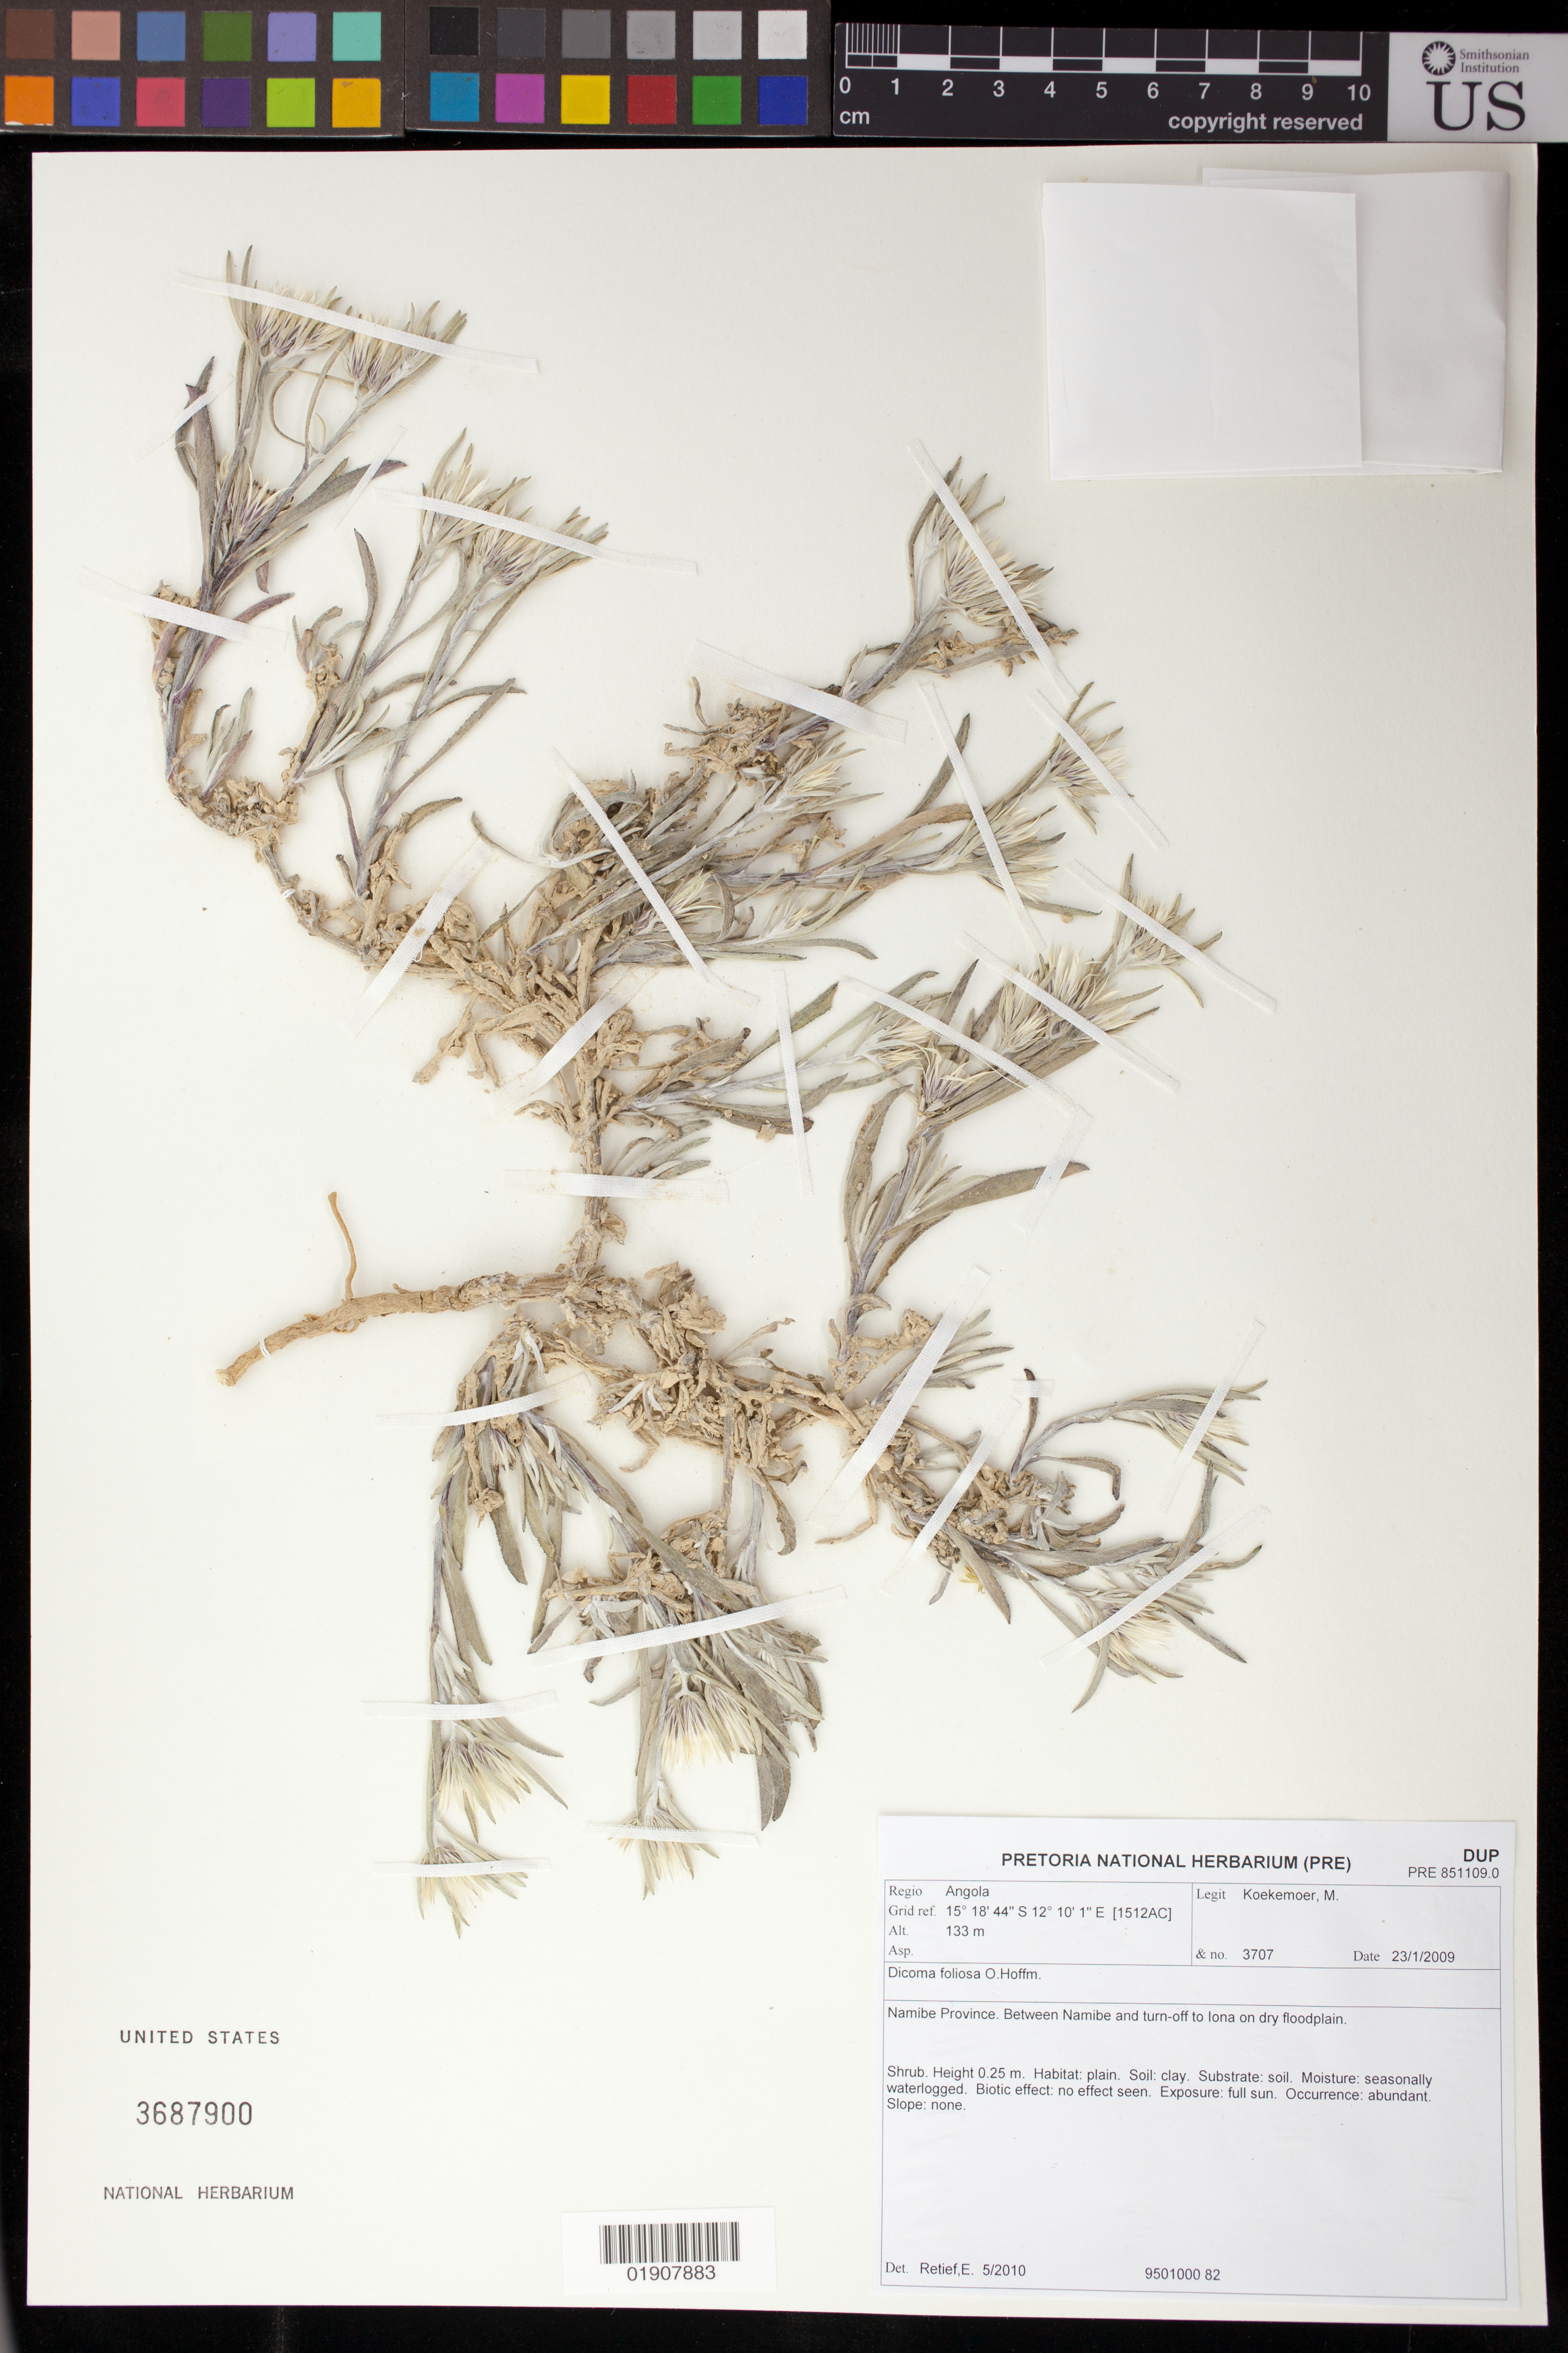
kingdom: Plantae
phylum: Tracheophyta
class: Magnoliopsida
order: Asterales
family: Asteraceae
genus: Dicoma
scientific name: Dicoma foliosa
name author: O. Hoffm.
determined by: Retief, E.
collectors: M. Koekemoer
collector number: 3707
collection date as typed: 23/1/2009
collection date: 2009-01-23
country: Angola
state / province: Namibe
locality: Between Namibe and turn-off to Iona on dry floodplain.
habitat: Dry floodplain.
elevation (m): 133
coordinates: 15 18 44 S, 12 10 1 E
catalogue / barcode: US 3687900